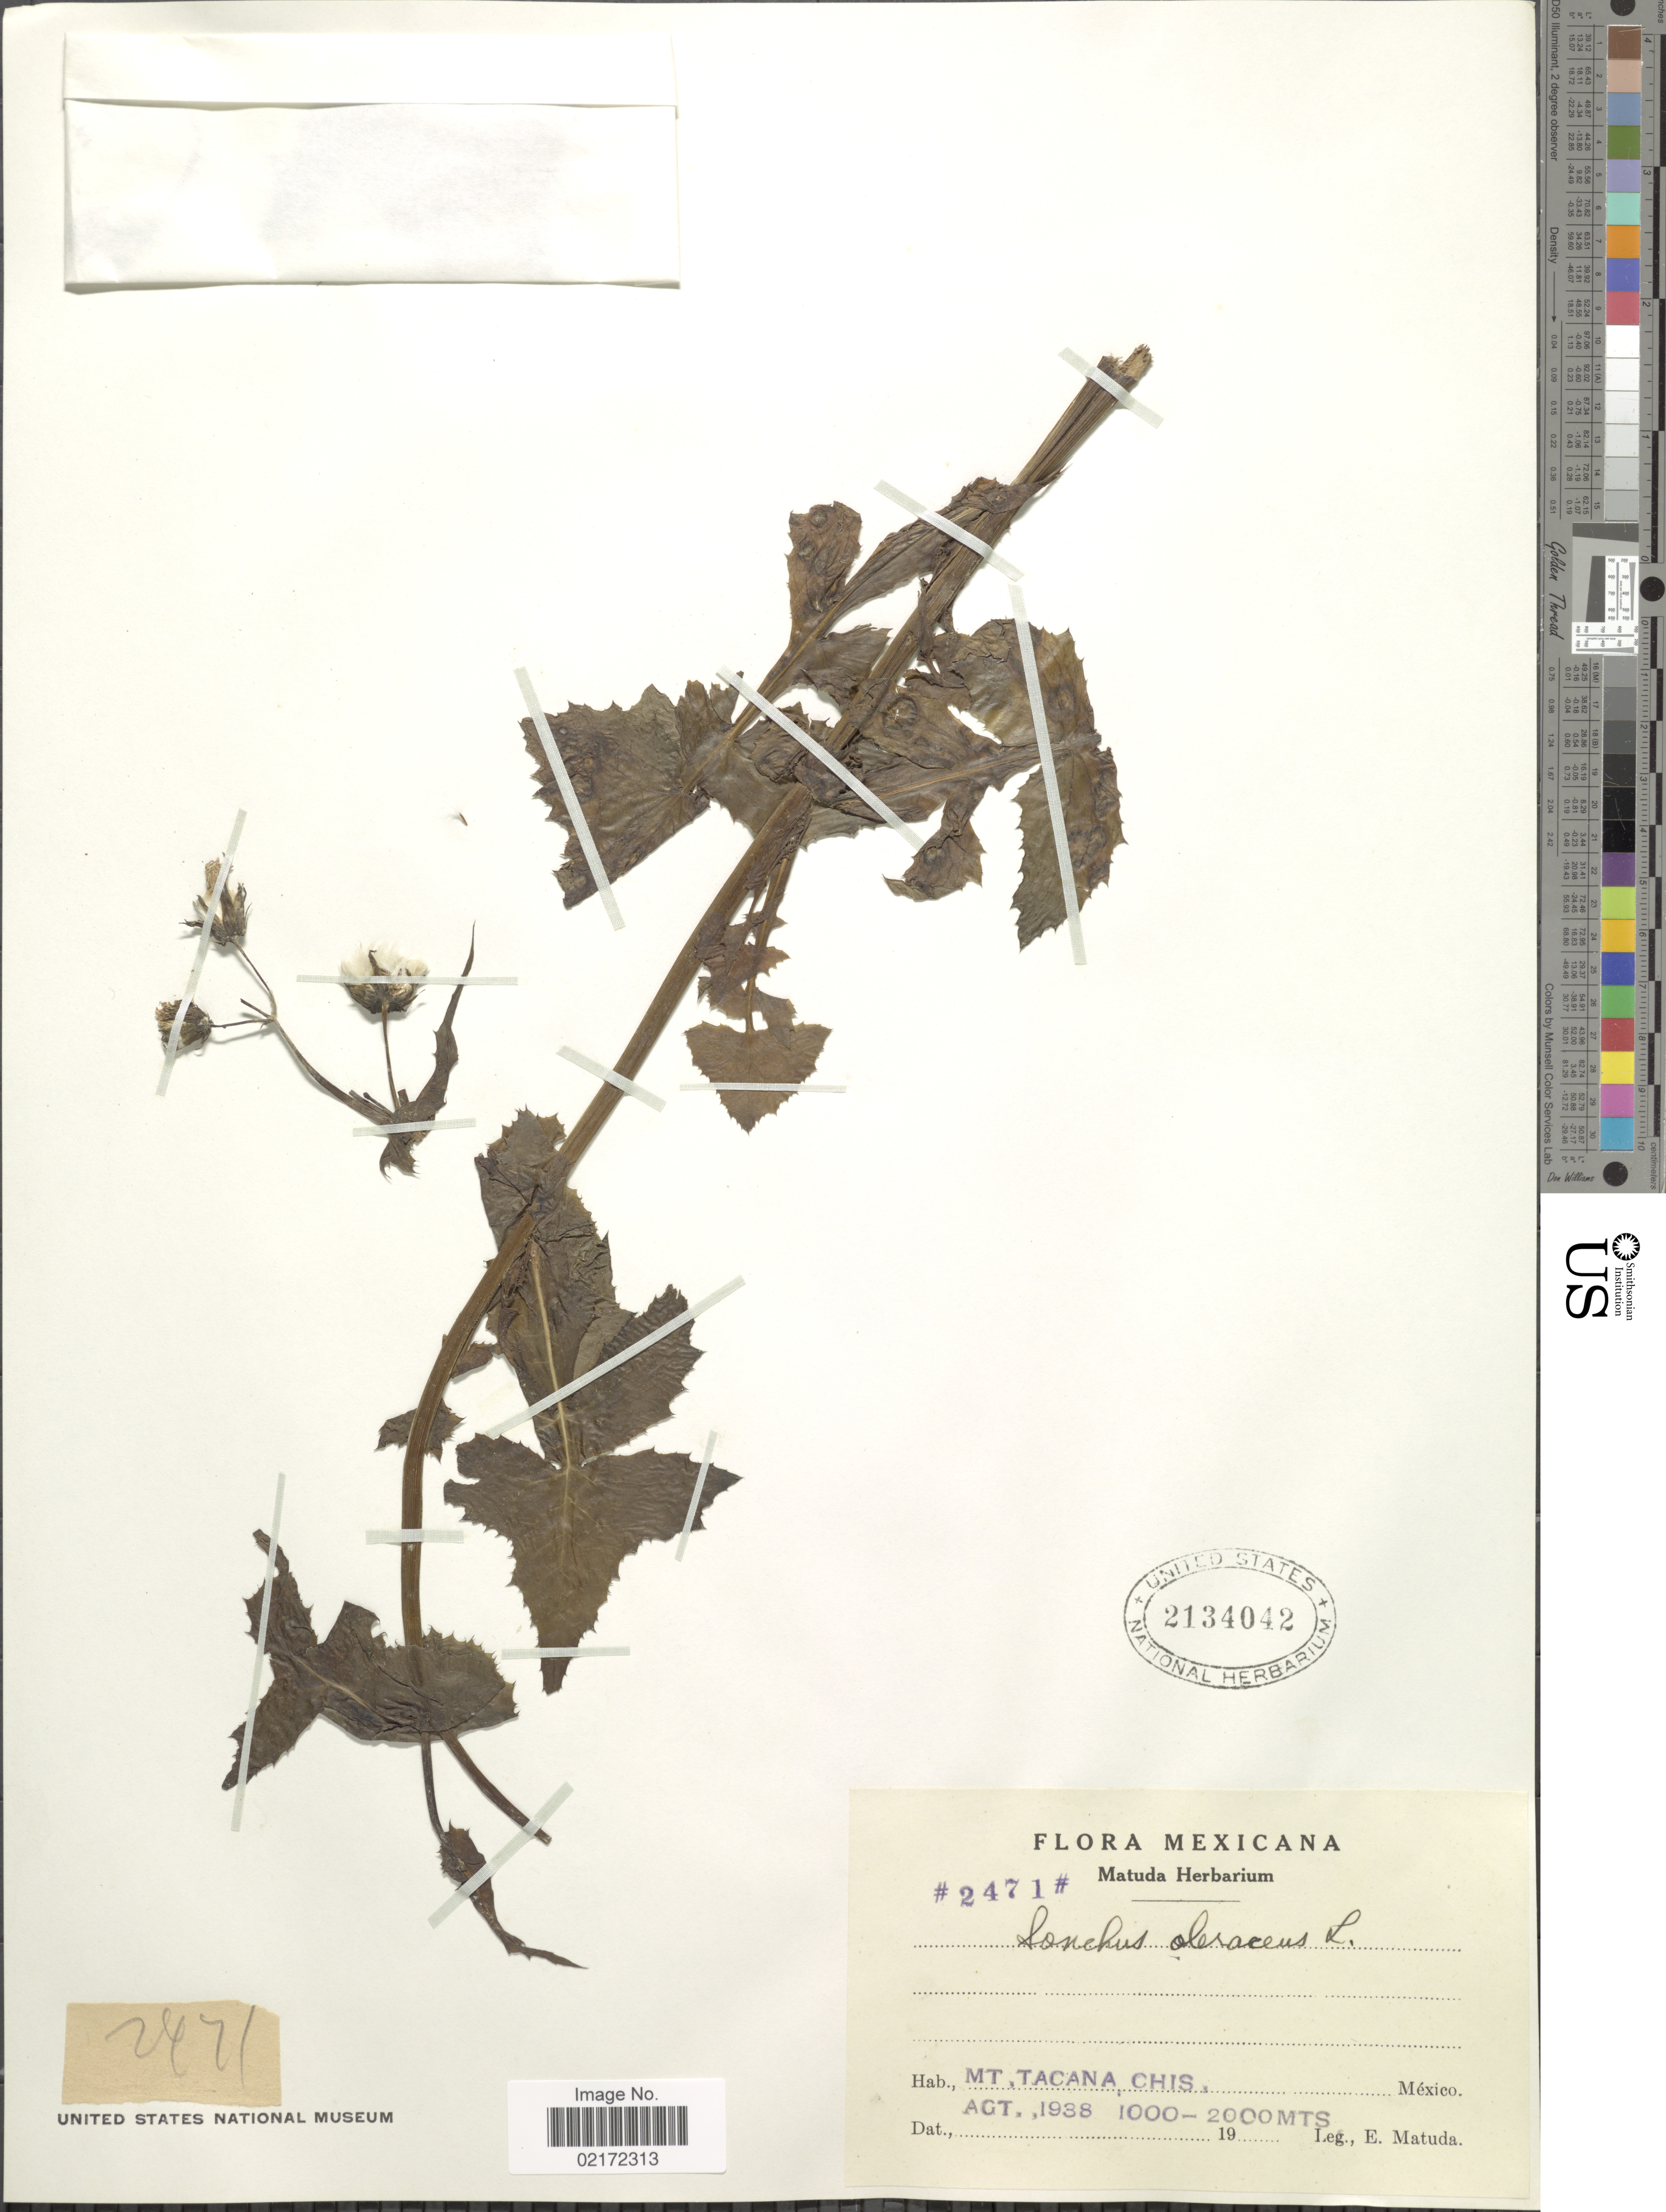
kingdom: Plantae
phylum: Tracheophyta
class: Magnoliopsida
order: Asterales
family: Asteraceae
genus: Sonchus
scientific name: Sonchus oleraceus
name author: L.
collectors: E. Matuda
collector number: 2471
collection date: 1938-08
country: Mexico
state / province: Chiapas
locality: Mt. Tacana, Chis., México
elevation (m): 1000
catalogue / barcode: US 2134042